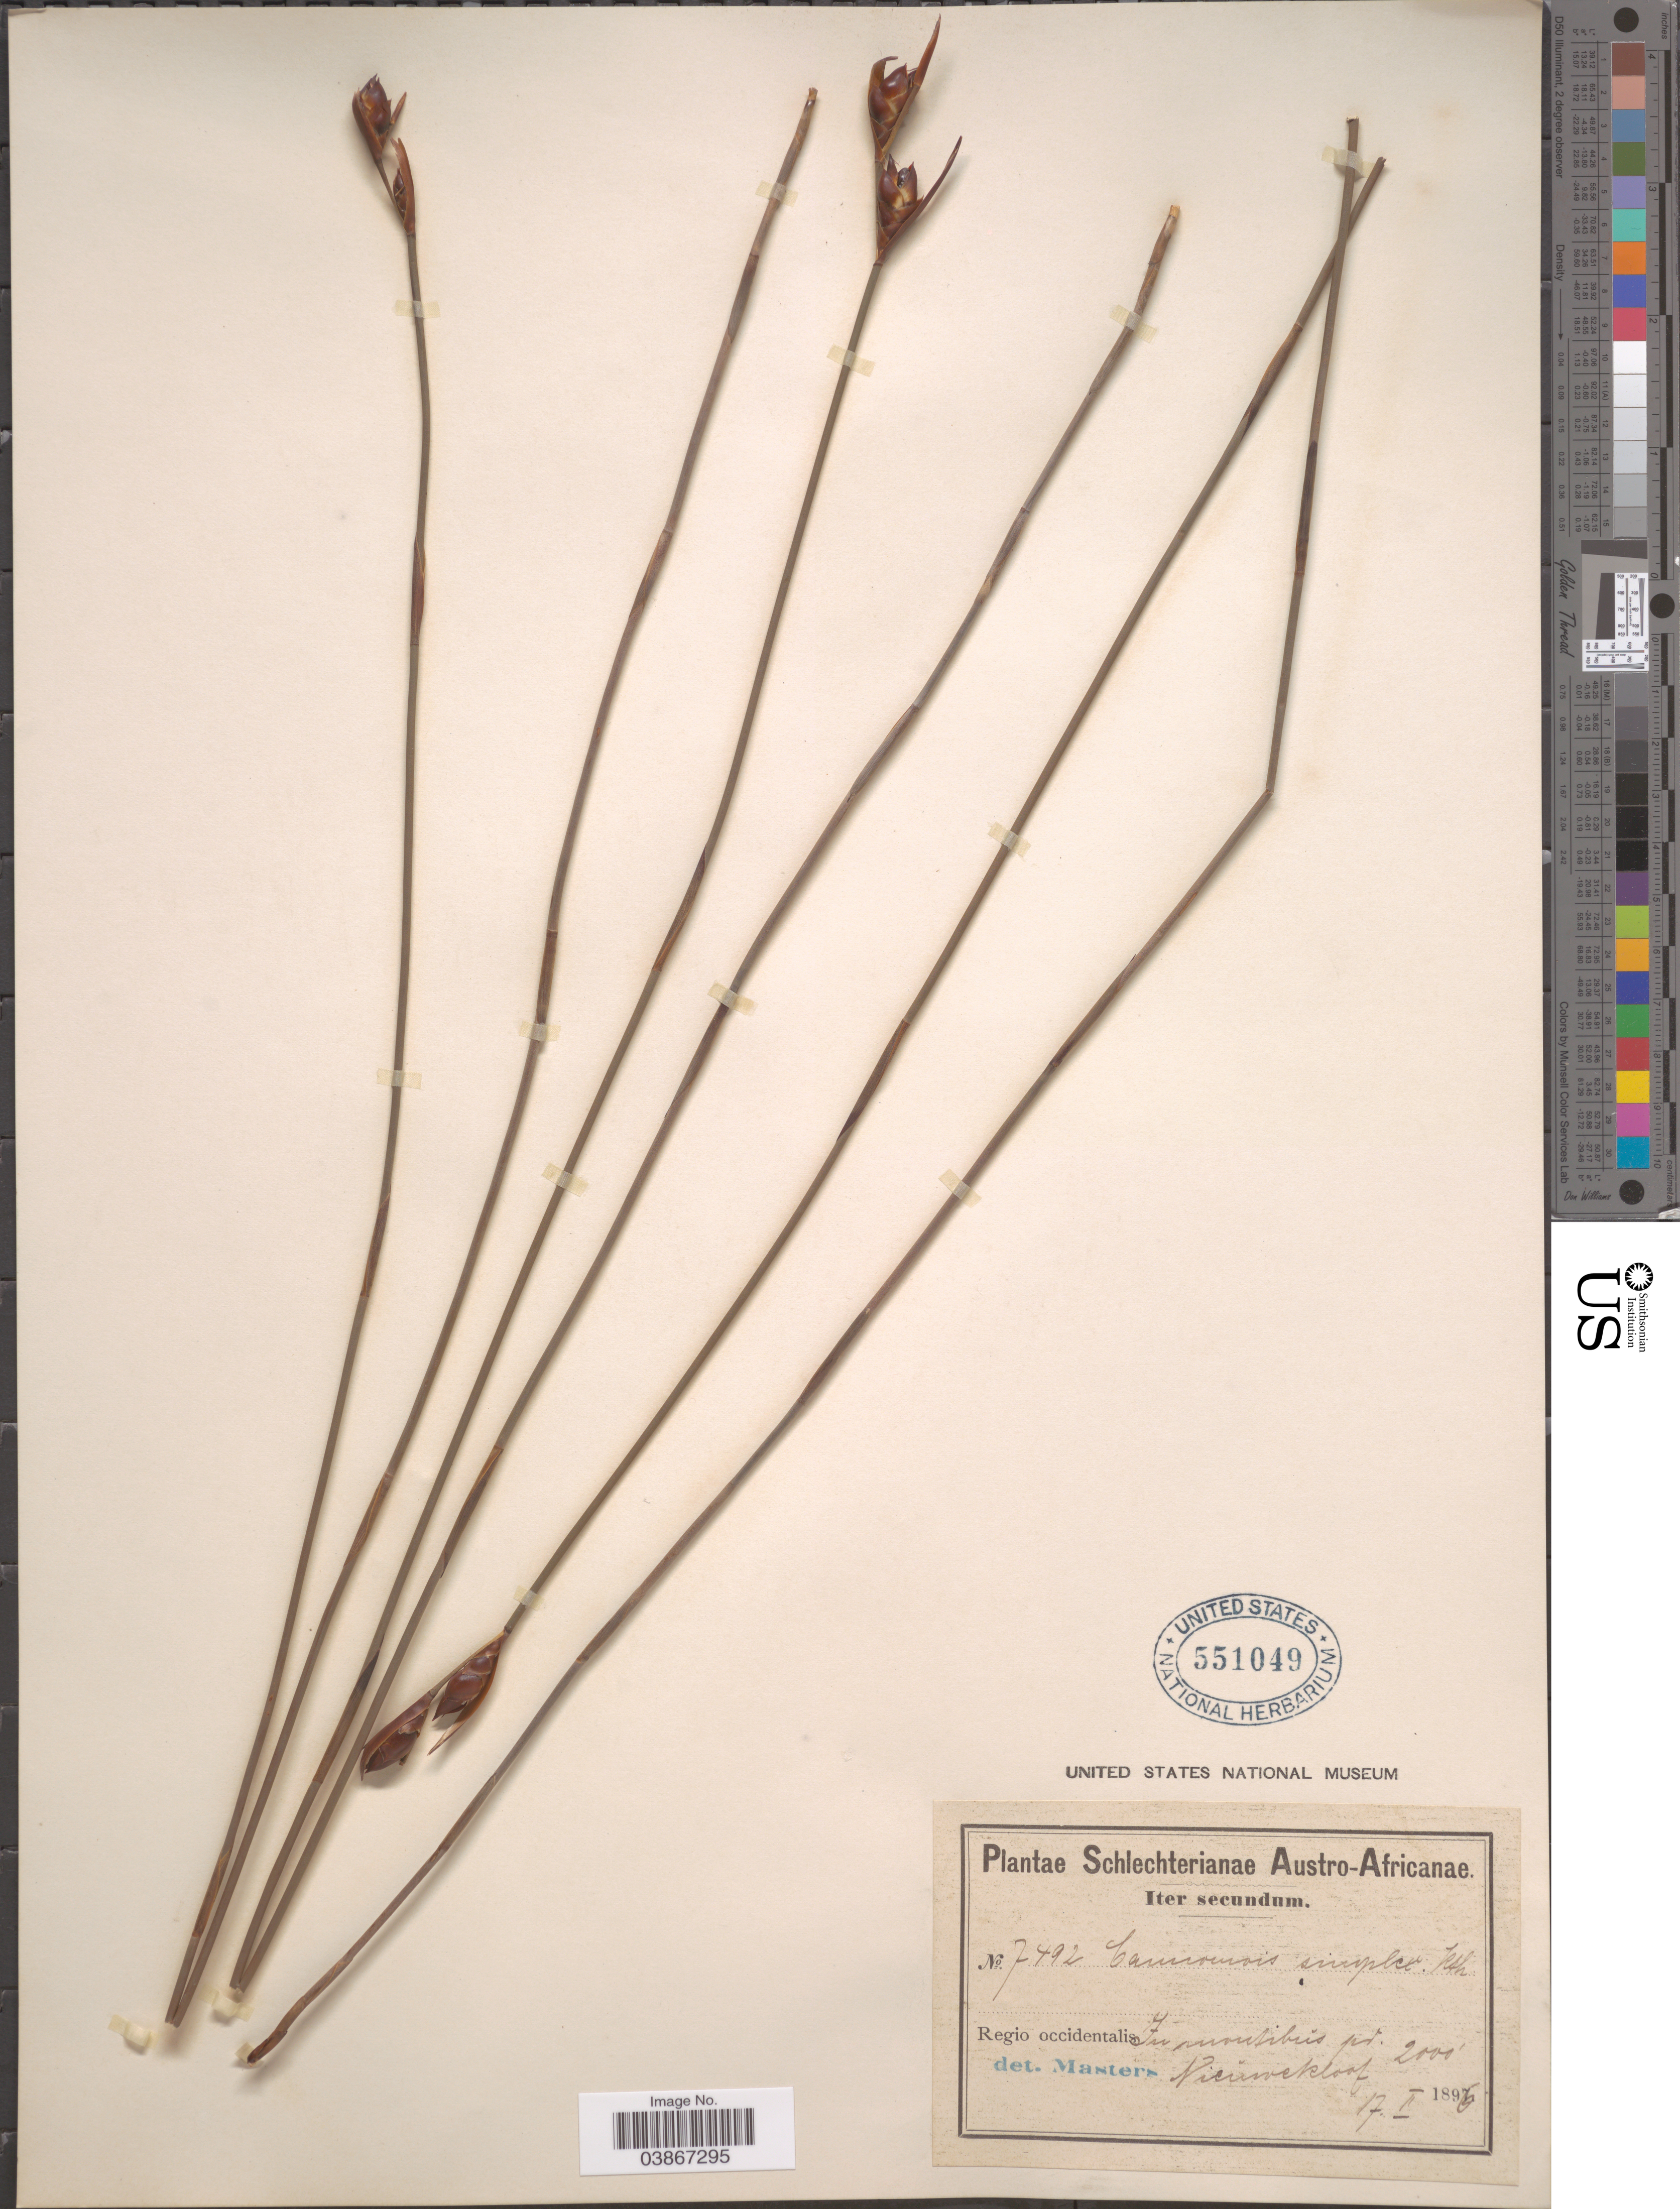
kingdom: Plantae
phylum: Tracheophyta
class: Liliopsida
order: Poales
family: Restionaceae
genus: Cannomois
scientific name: Cannomois simplex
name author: Kunth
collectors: Schlechter, --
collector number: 7492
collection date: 1896-02-17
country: South Africa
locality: Austro-Africanae. Regio occidentalis: In montibus pr. Nieuwekloof.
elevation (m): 610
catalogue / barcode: US 551049